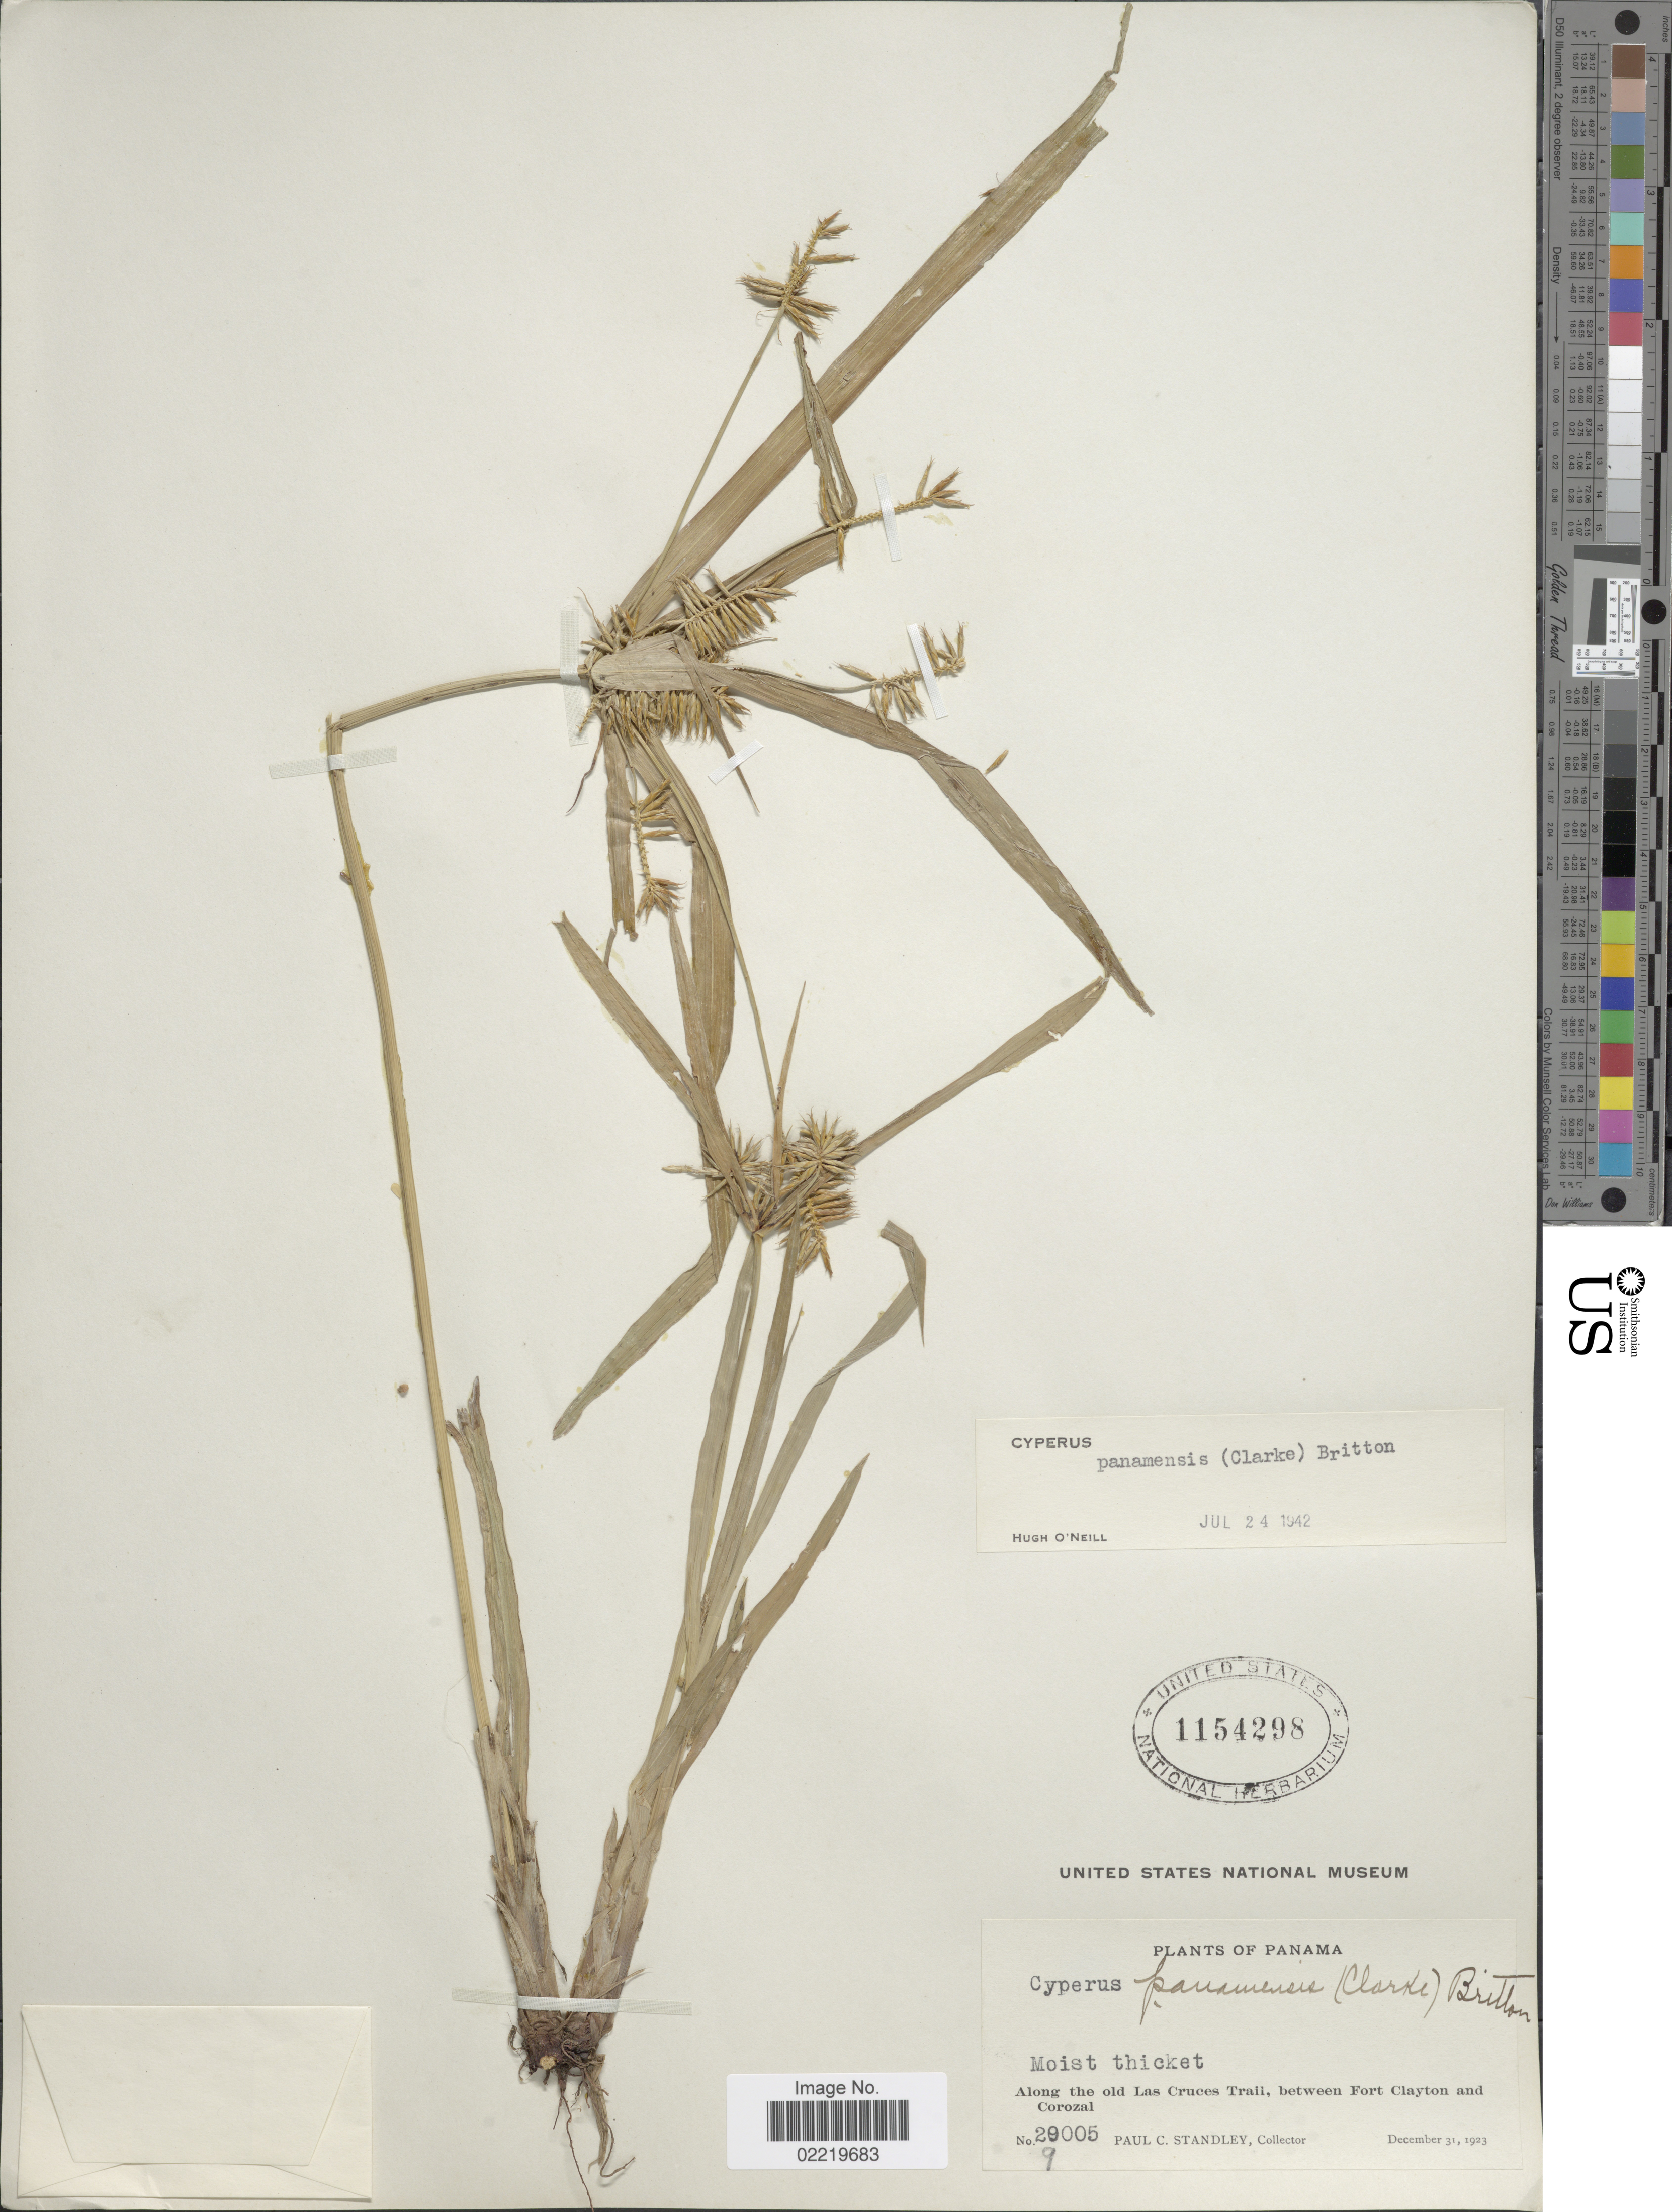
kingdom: Plantae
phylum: Tracheophyta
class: Liliopsida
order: Poales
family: Cyperaceae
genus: Cyperus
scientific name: Cyperus panamensis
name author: (C.B. Clarke) Britton ex Standl.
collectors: P. C. Standley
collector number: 29005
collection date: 1923-12-31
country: Panama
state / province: Panamá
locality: Moist thicket, Along the old Las Cruces Trail, between Fort Clayton Corozal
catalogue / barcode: US 1154298